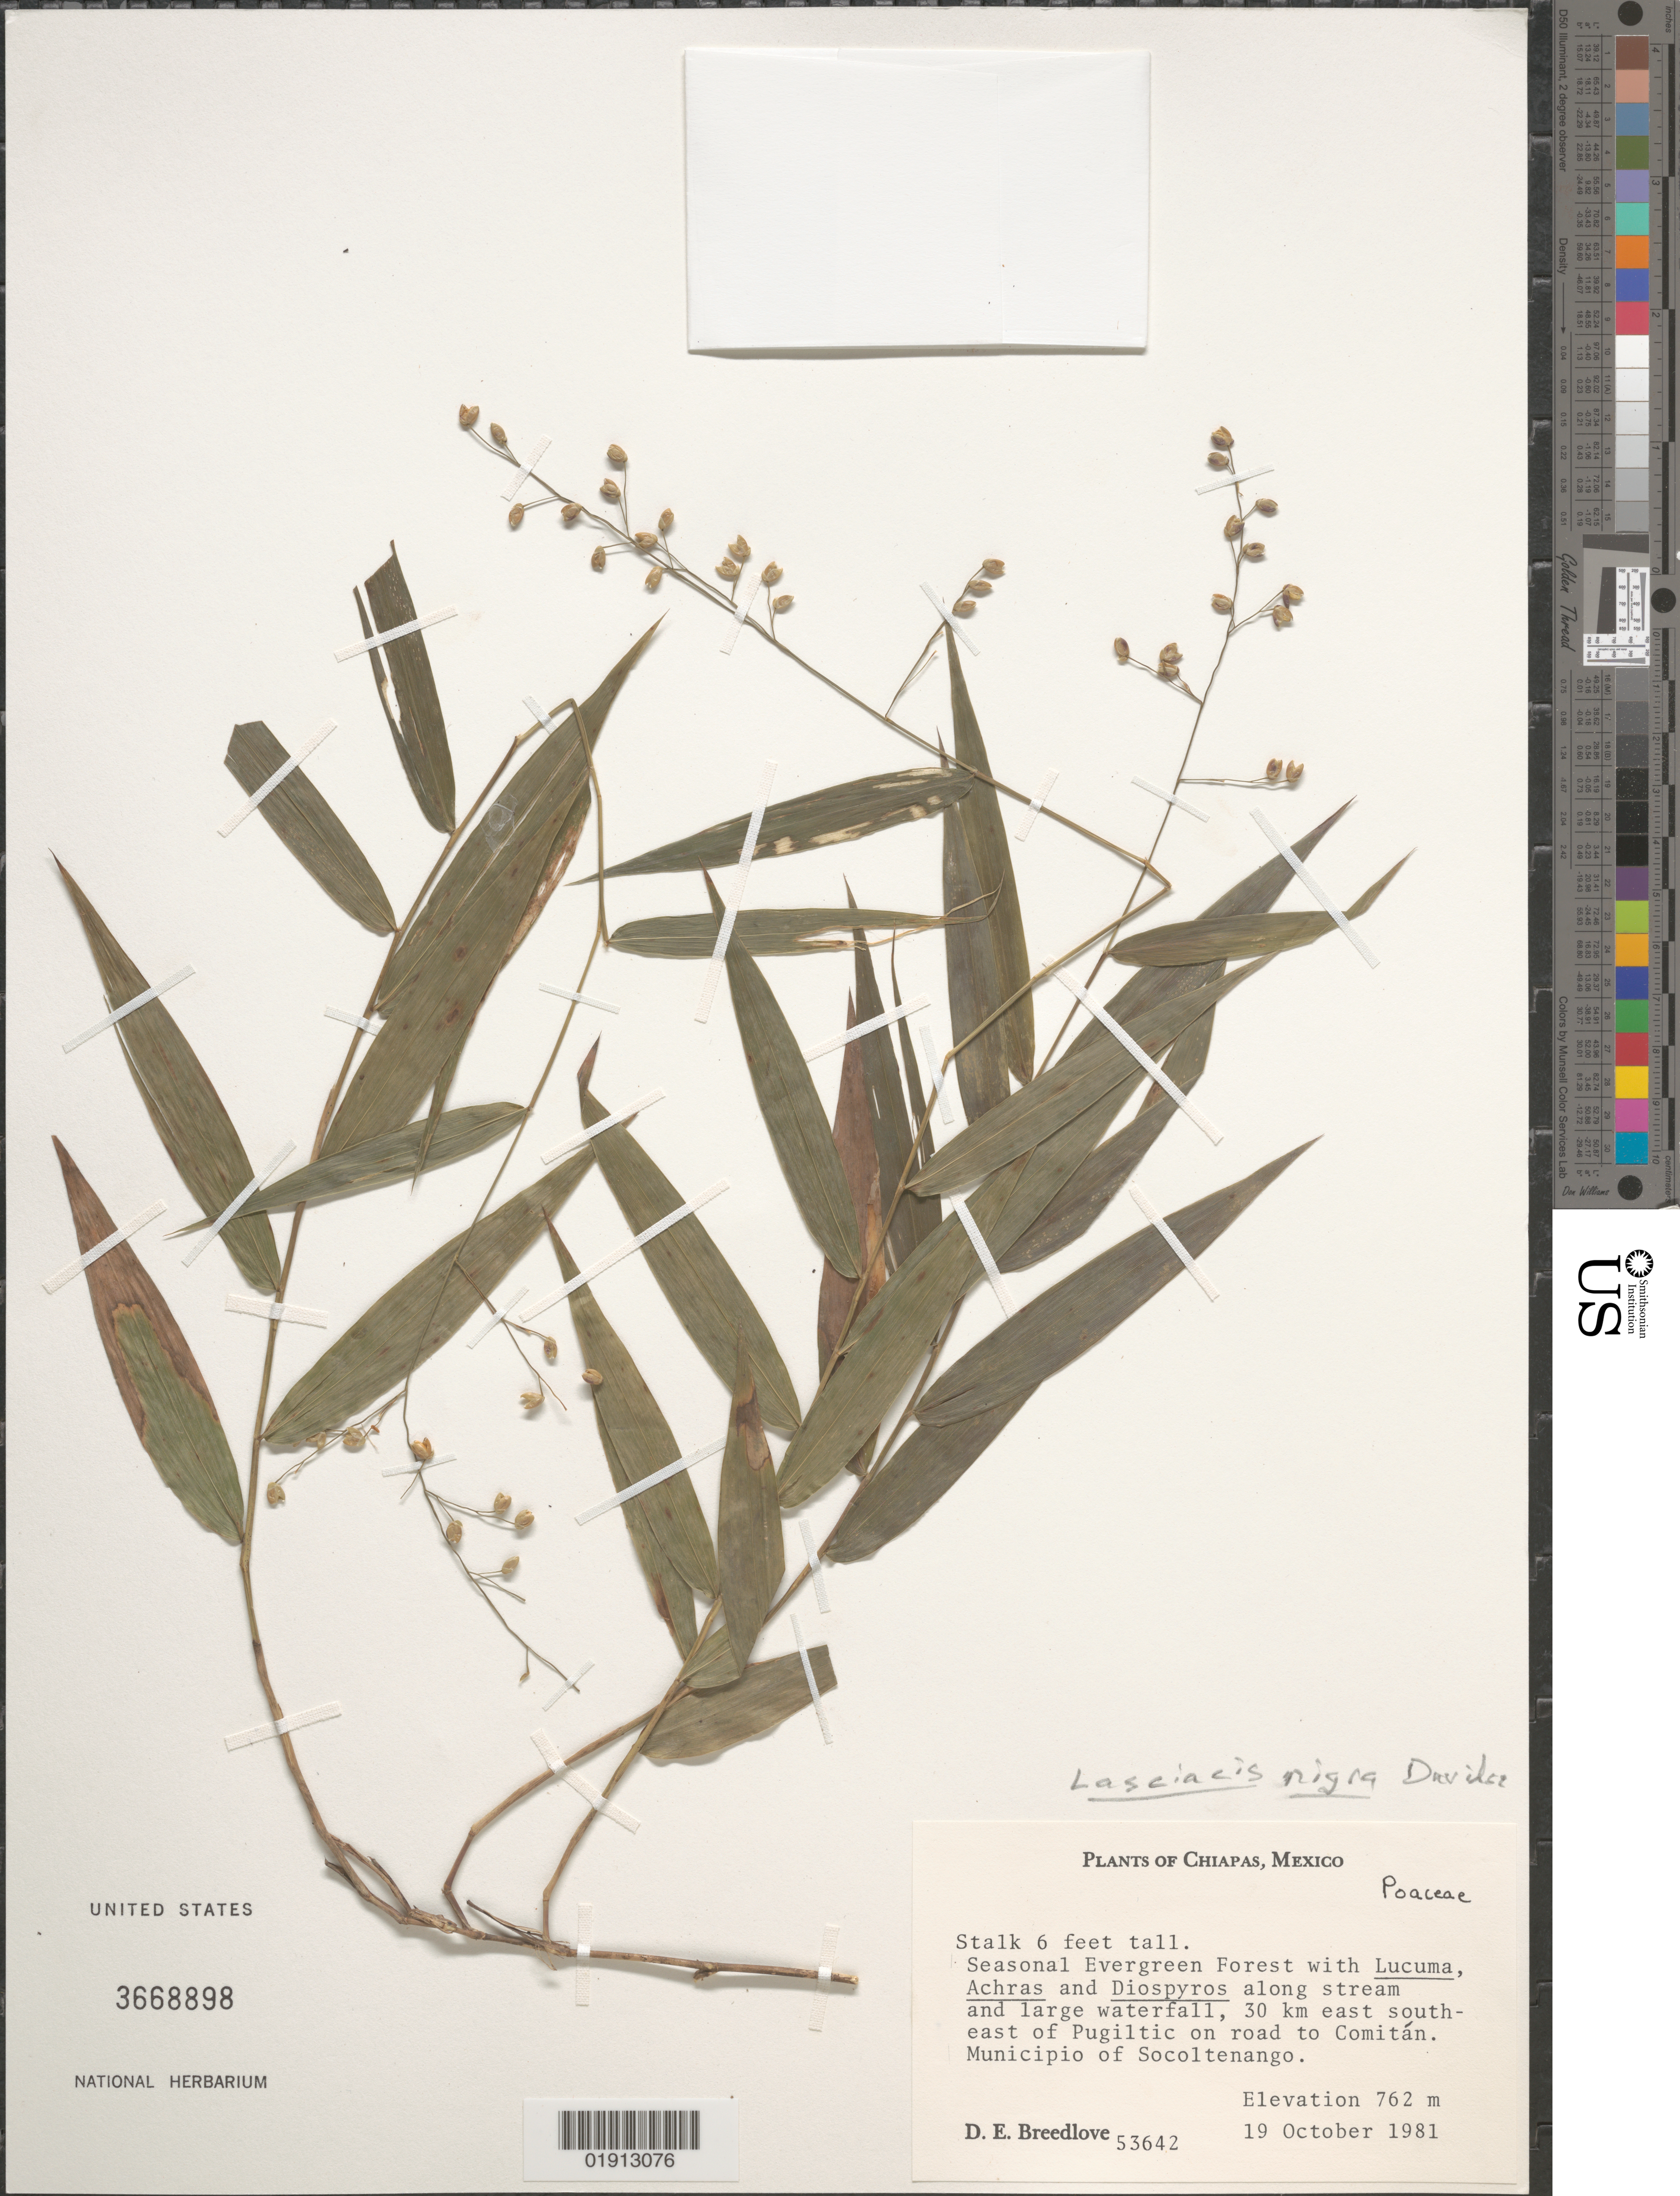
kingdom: Plantae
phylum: Tracheophyta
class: Liliopsida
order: Poales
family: Poaceae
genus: Lasiacis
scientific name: Lasiacis nigra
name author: Davidse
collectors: D. E. Breedlove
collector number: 53642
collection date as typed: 19 Oct 1981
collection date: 1981-10-19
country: Mexico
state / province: Chiapas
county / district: Socoltenango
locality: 30 km ESE of Pugiltic on road to Comitan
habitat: Along stream and large waterfall.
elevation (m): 762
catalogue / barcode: US 3668898